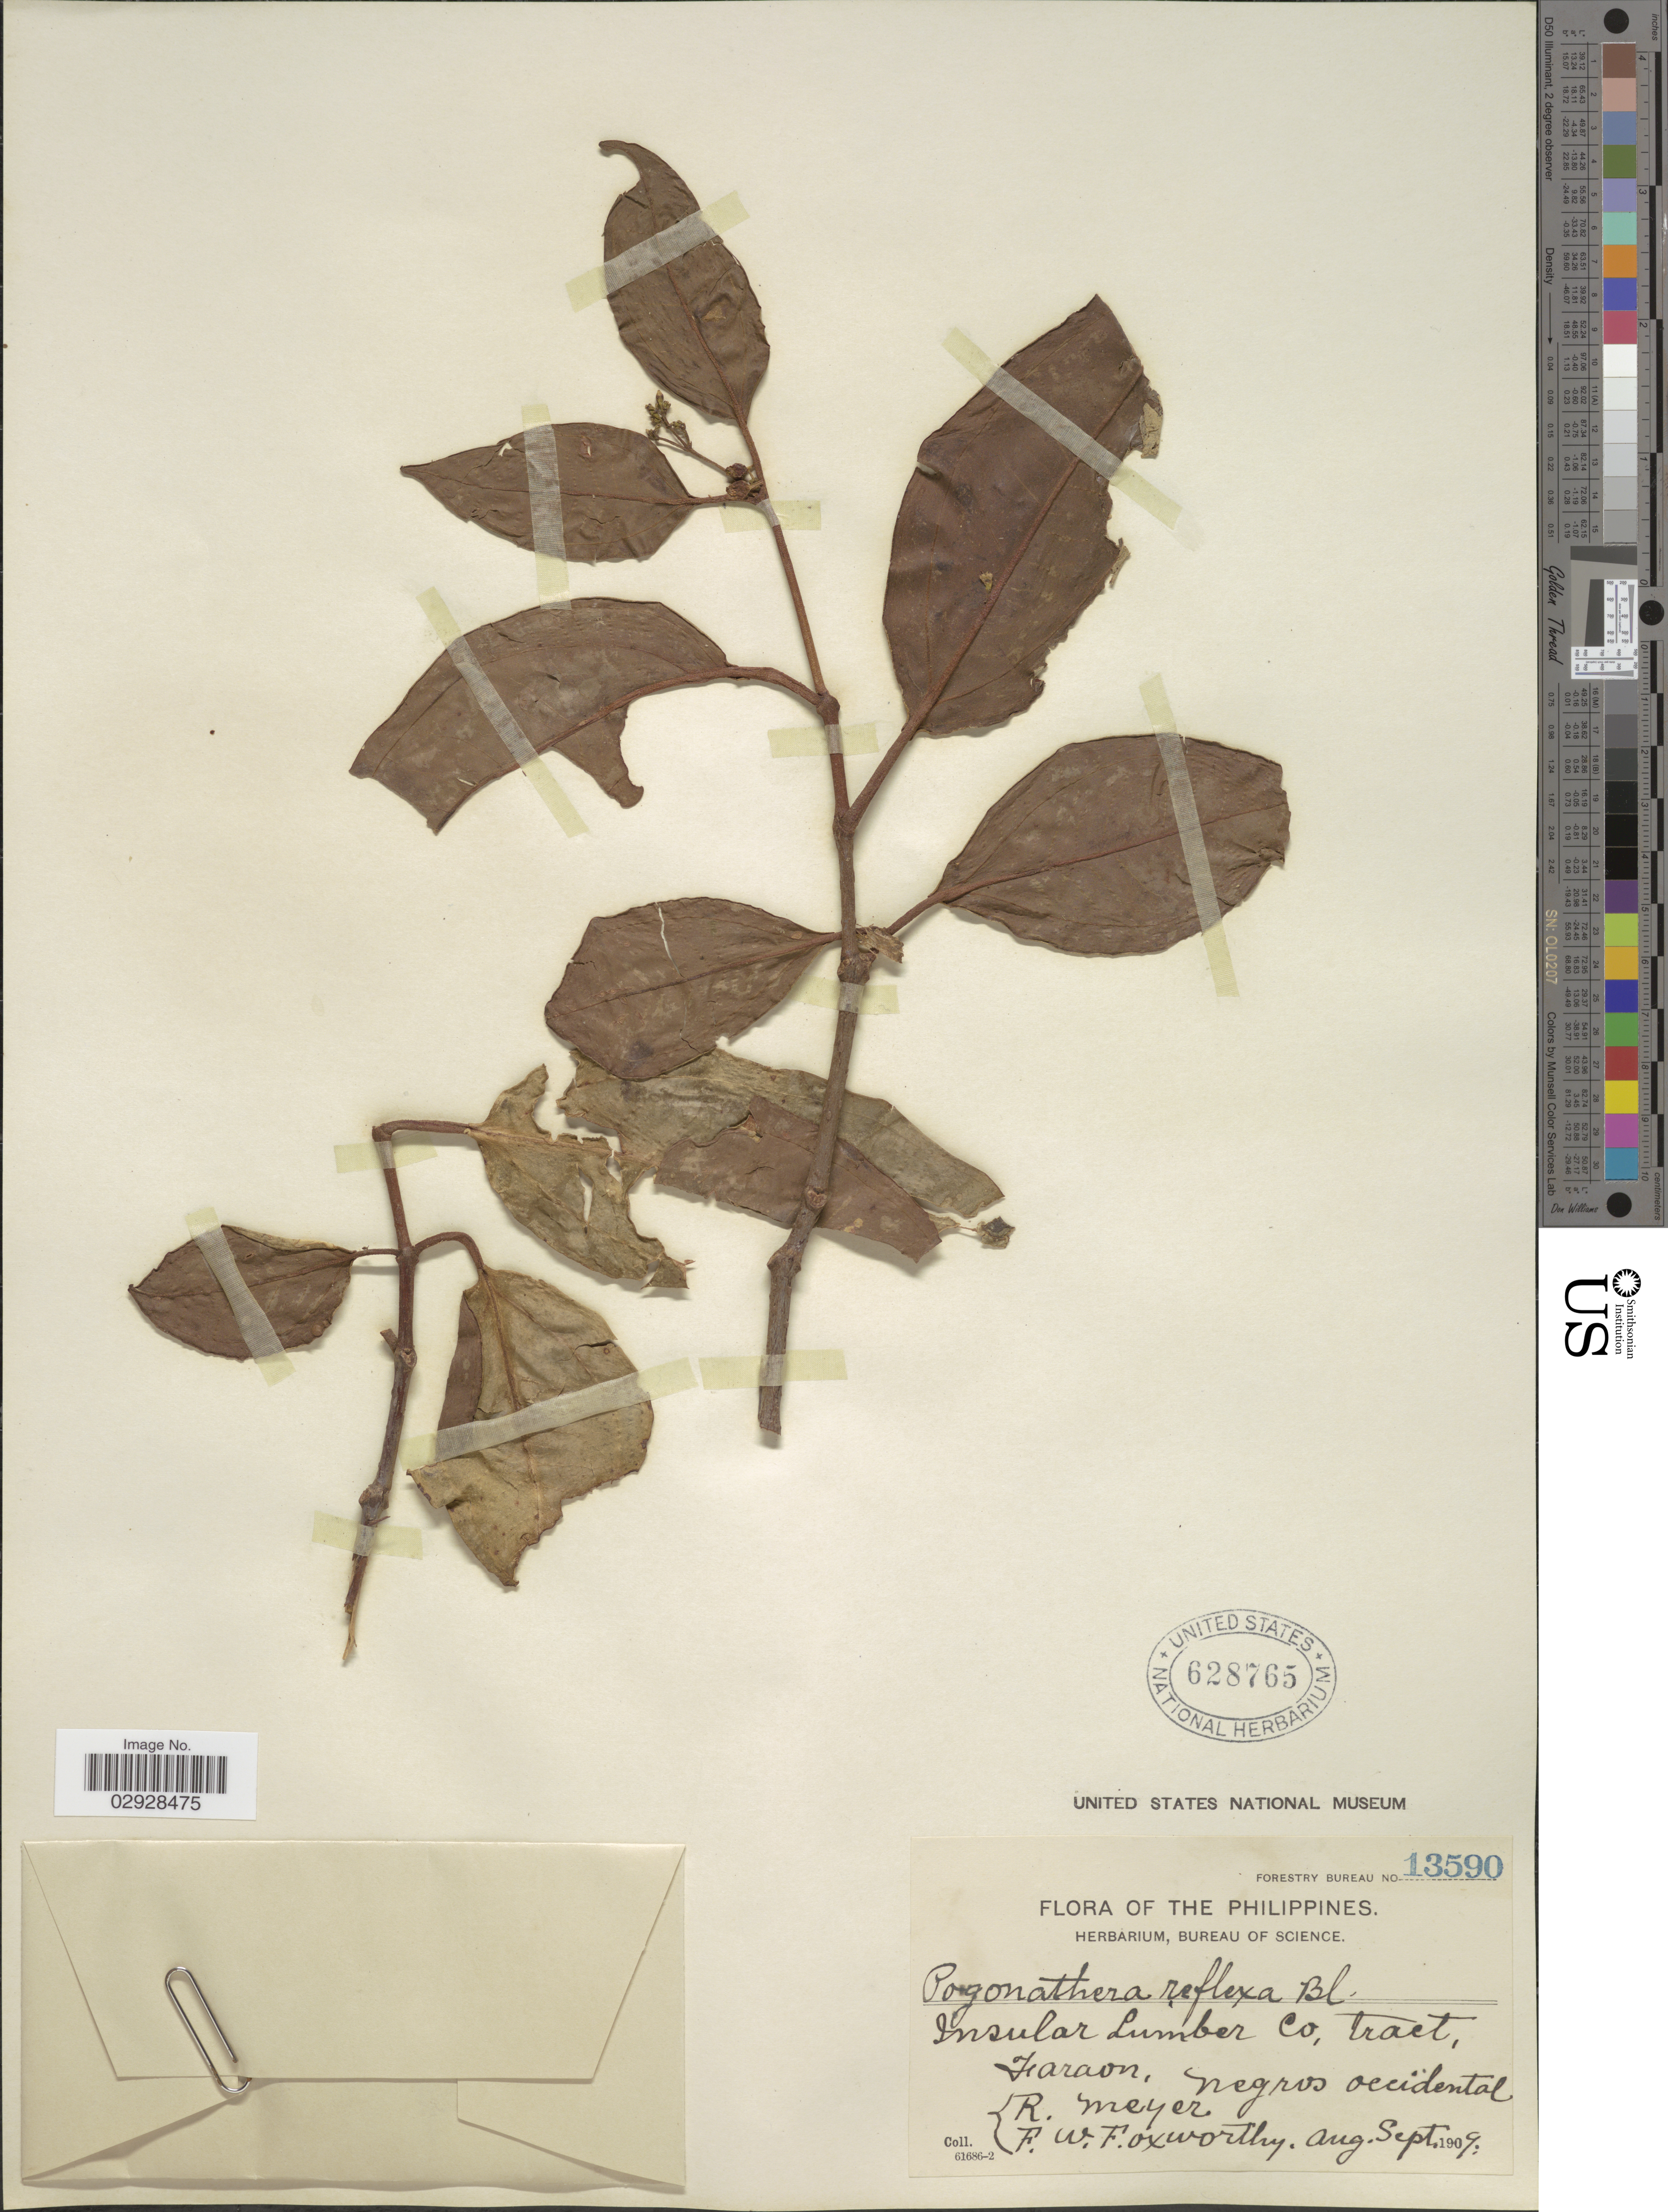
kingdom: Plantae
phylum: Tracheophyta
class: Magnoliopsida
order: Myrtales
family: Melastomataceae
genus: Pachycentria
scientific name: Pachycentria pulverulenta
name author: (Jack) Clausing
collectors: R. Meyer & F. W. Foxworthy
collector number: Forestry Bureau 13590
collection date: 1909-08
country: Philippines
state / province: Western Visayas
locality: Insular Lumber Co, Tract, Faraon, Negros occidental.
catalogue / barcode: US 628765